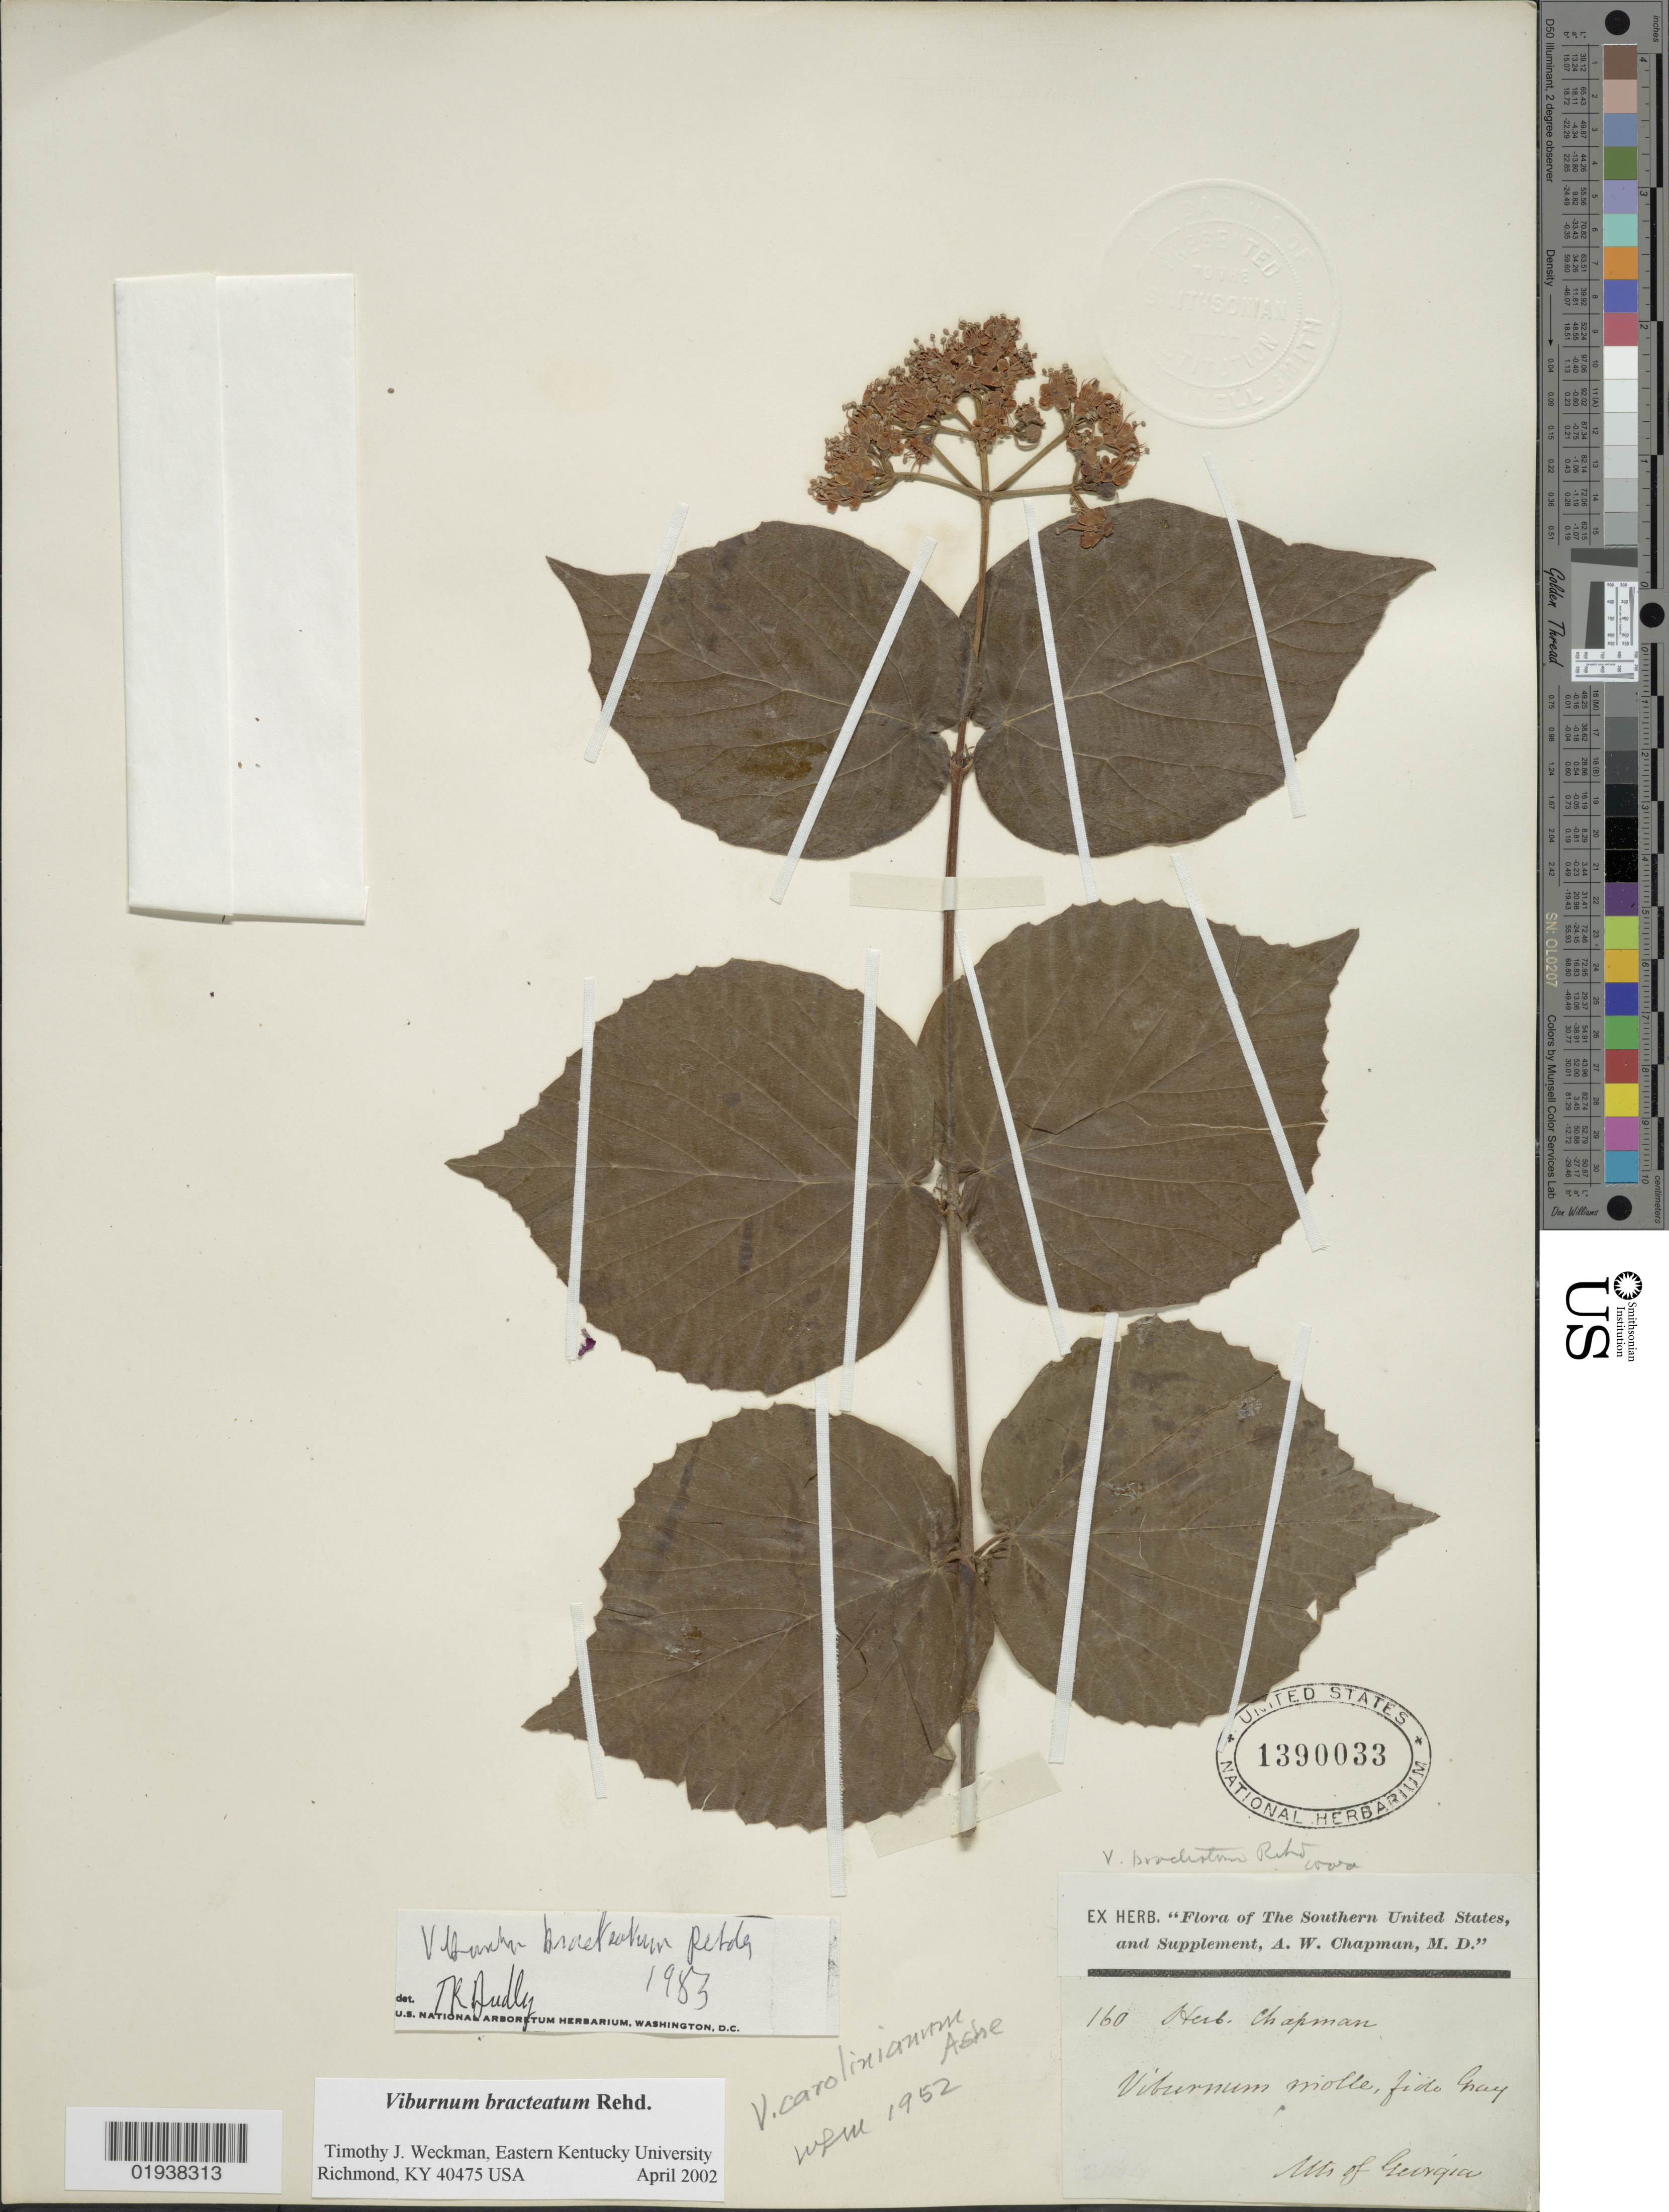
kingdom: Plantae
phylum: Tracheophyta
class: Magnoliopsida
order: Dipsacales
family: Viburnaceae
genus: Viburnum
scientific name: Viburnum bracteatum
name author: Rehder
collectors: ex herb. A.W. Chapman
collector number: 160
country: United States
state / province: Georgia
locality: Southern United States. Mts of Georgia.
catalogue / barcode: US 1390033